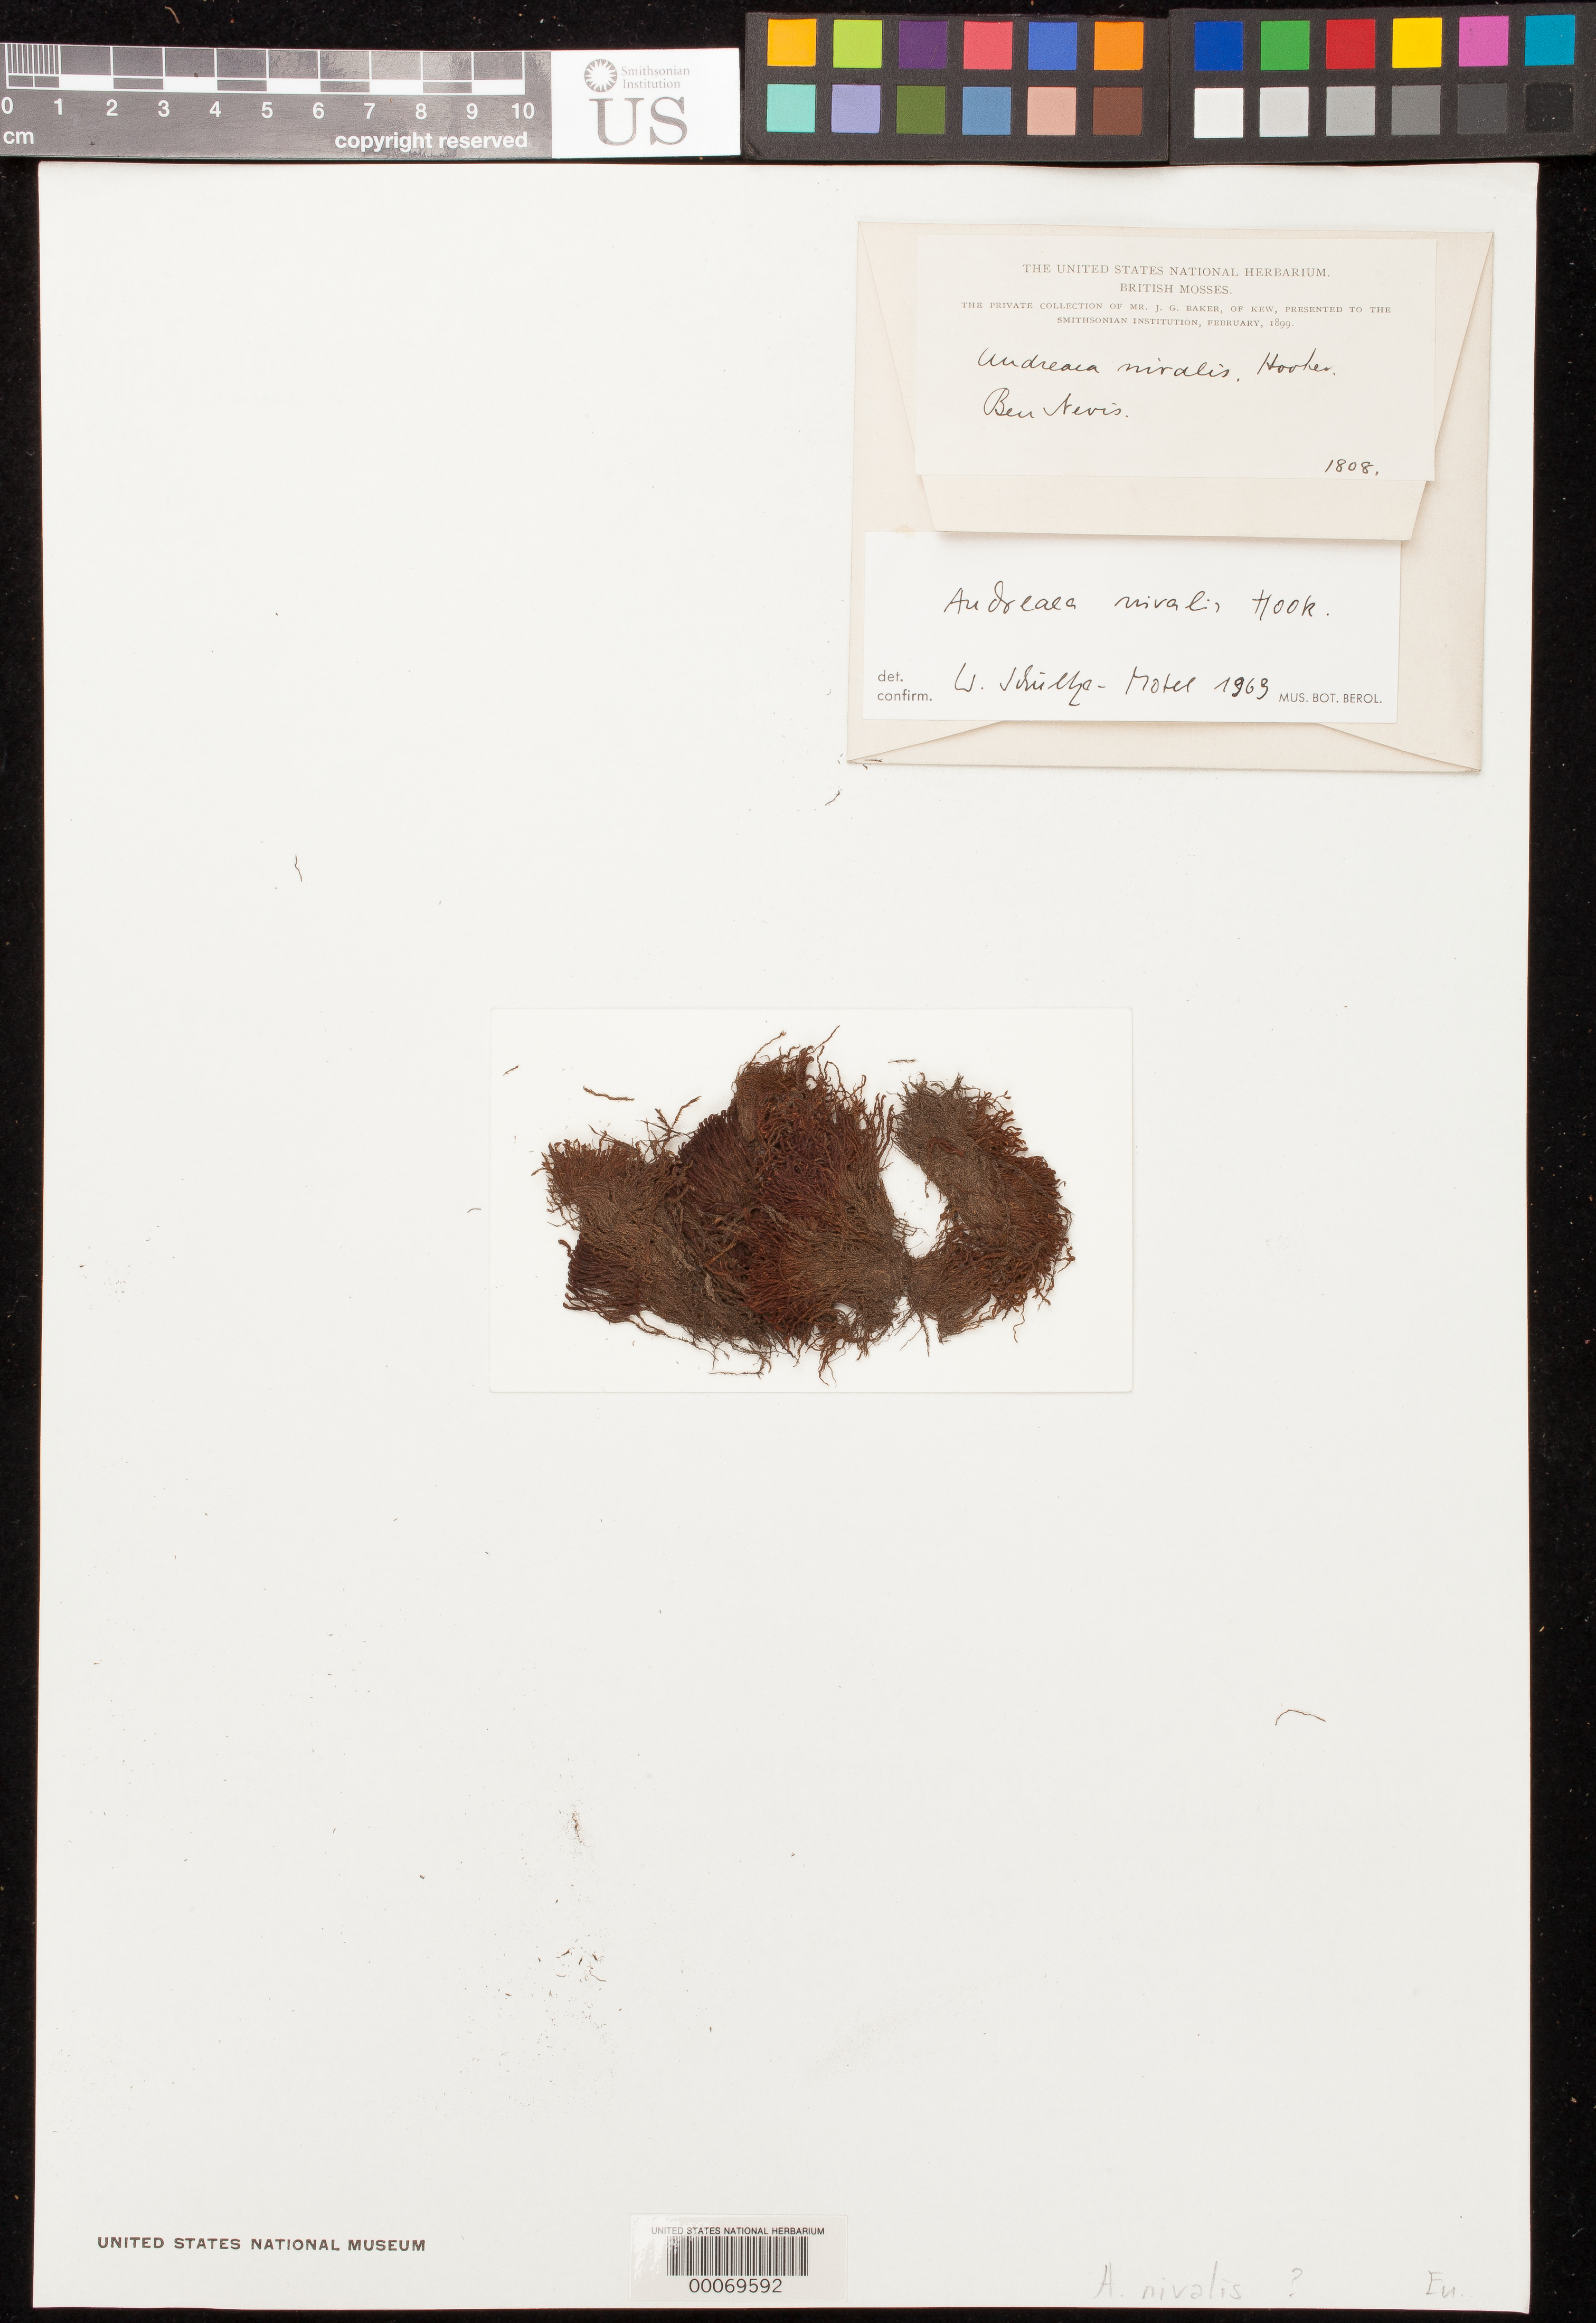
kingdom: Plantae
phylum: Bryophyta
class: Andreaeopsida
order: Andreaeales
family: Andreaeaceae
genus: Andreaea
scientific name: Andreaea nivalis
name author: Hook. f.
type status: Isotype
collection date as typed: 1808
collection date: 1808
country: United Kingdom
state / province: Scotland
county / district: Inverness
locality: Ben Nevis, east end.